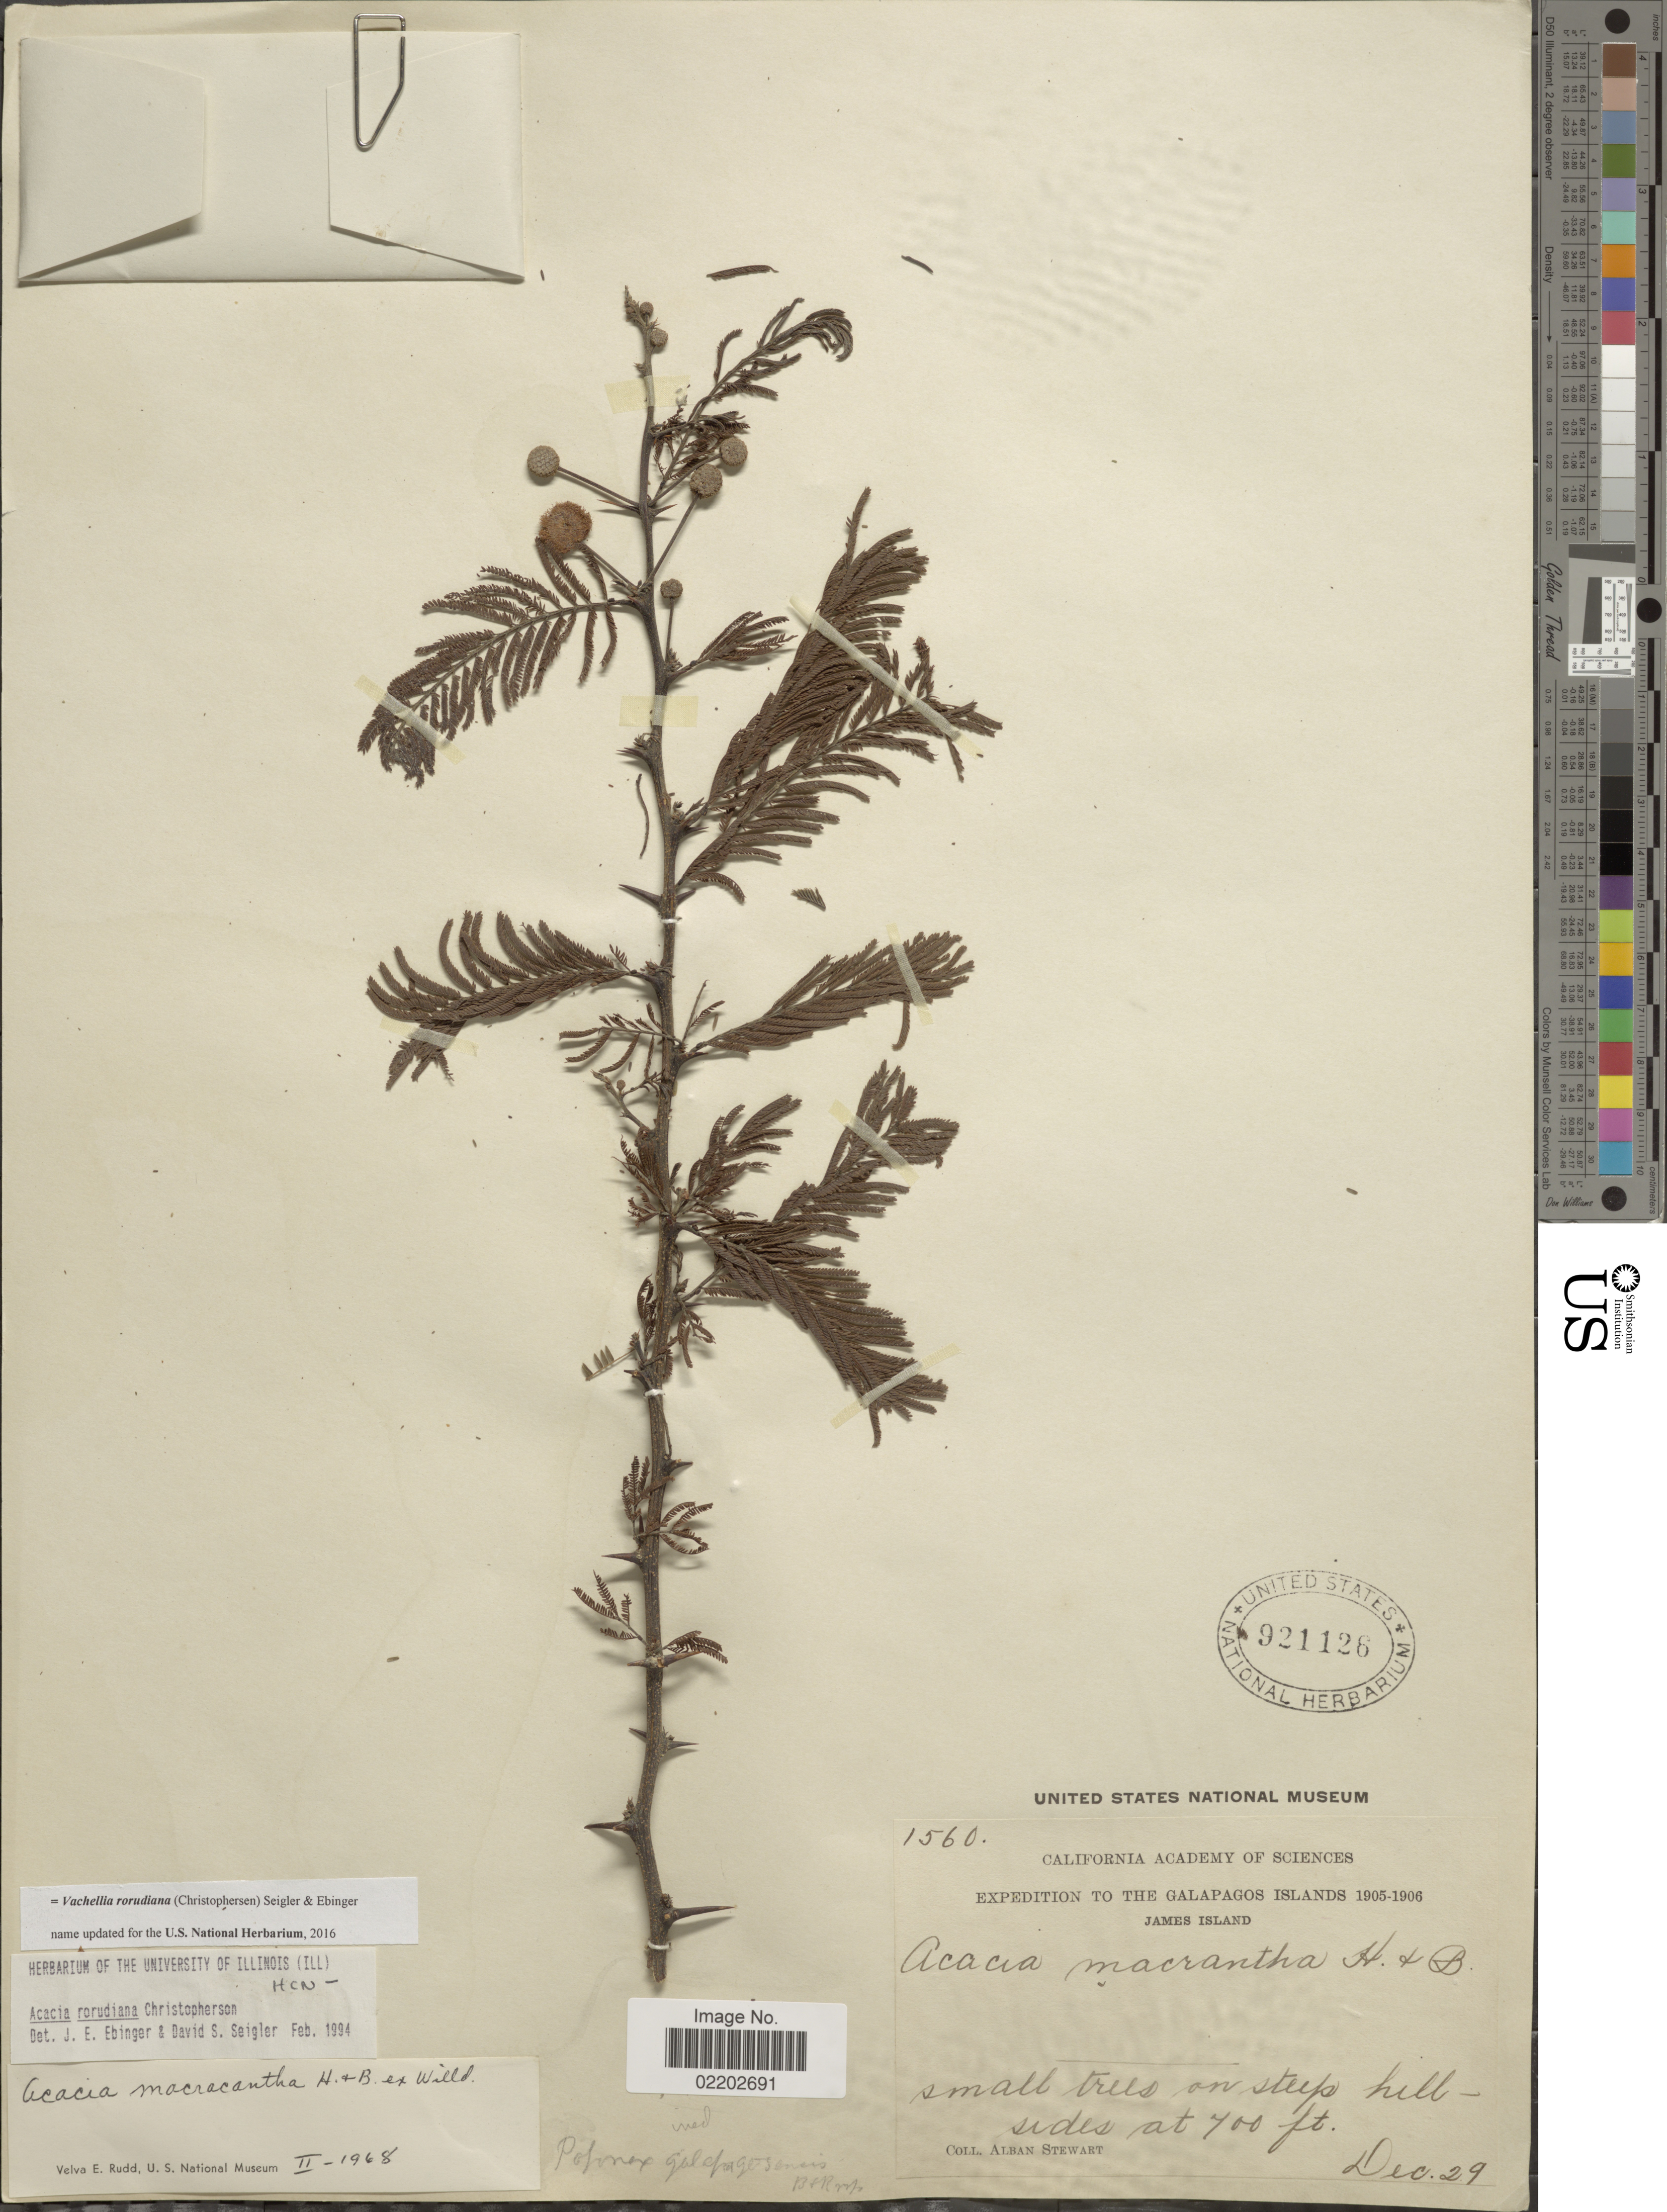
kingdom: Plantae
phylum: Tracheophyta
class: Magnoliopsida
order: Fabales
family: Fabaceae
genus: Vachellia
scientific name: Vachellia rorudiana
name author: (Christoph.) Seigler & Ebinger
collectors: A. Stewart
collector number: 1560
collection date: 1905-12-29/1906-12-29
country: Ecuador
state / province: Colón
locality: Galapagos Islands, James Island, on steep hill-sides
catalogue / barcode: US 921126